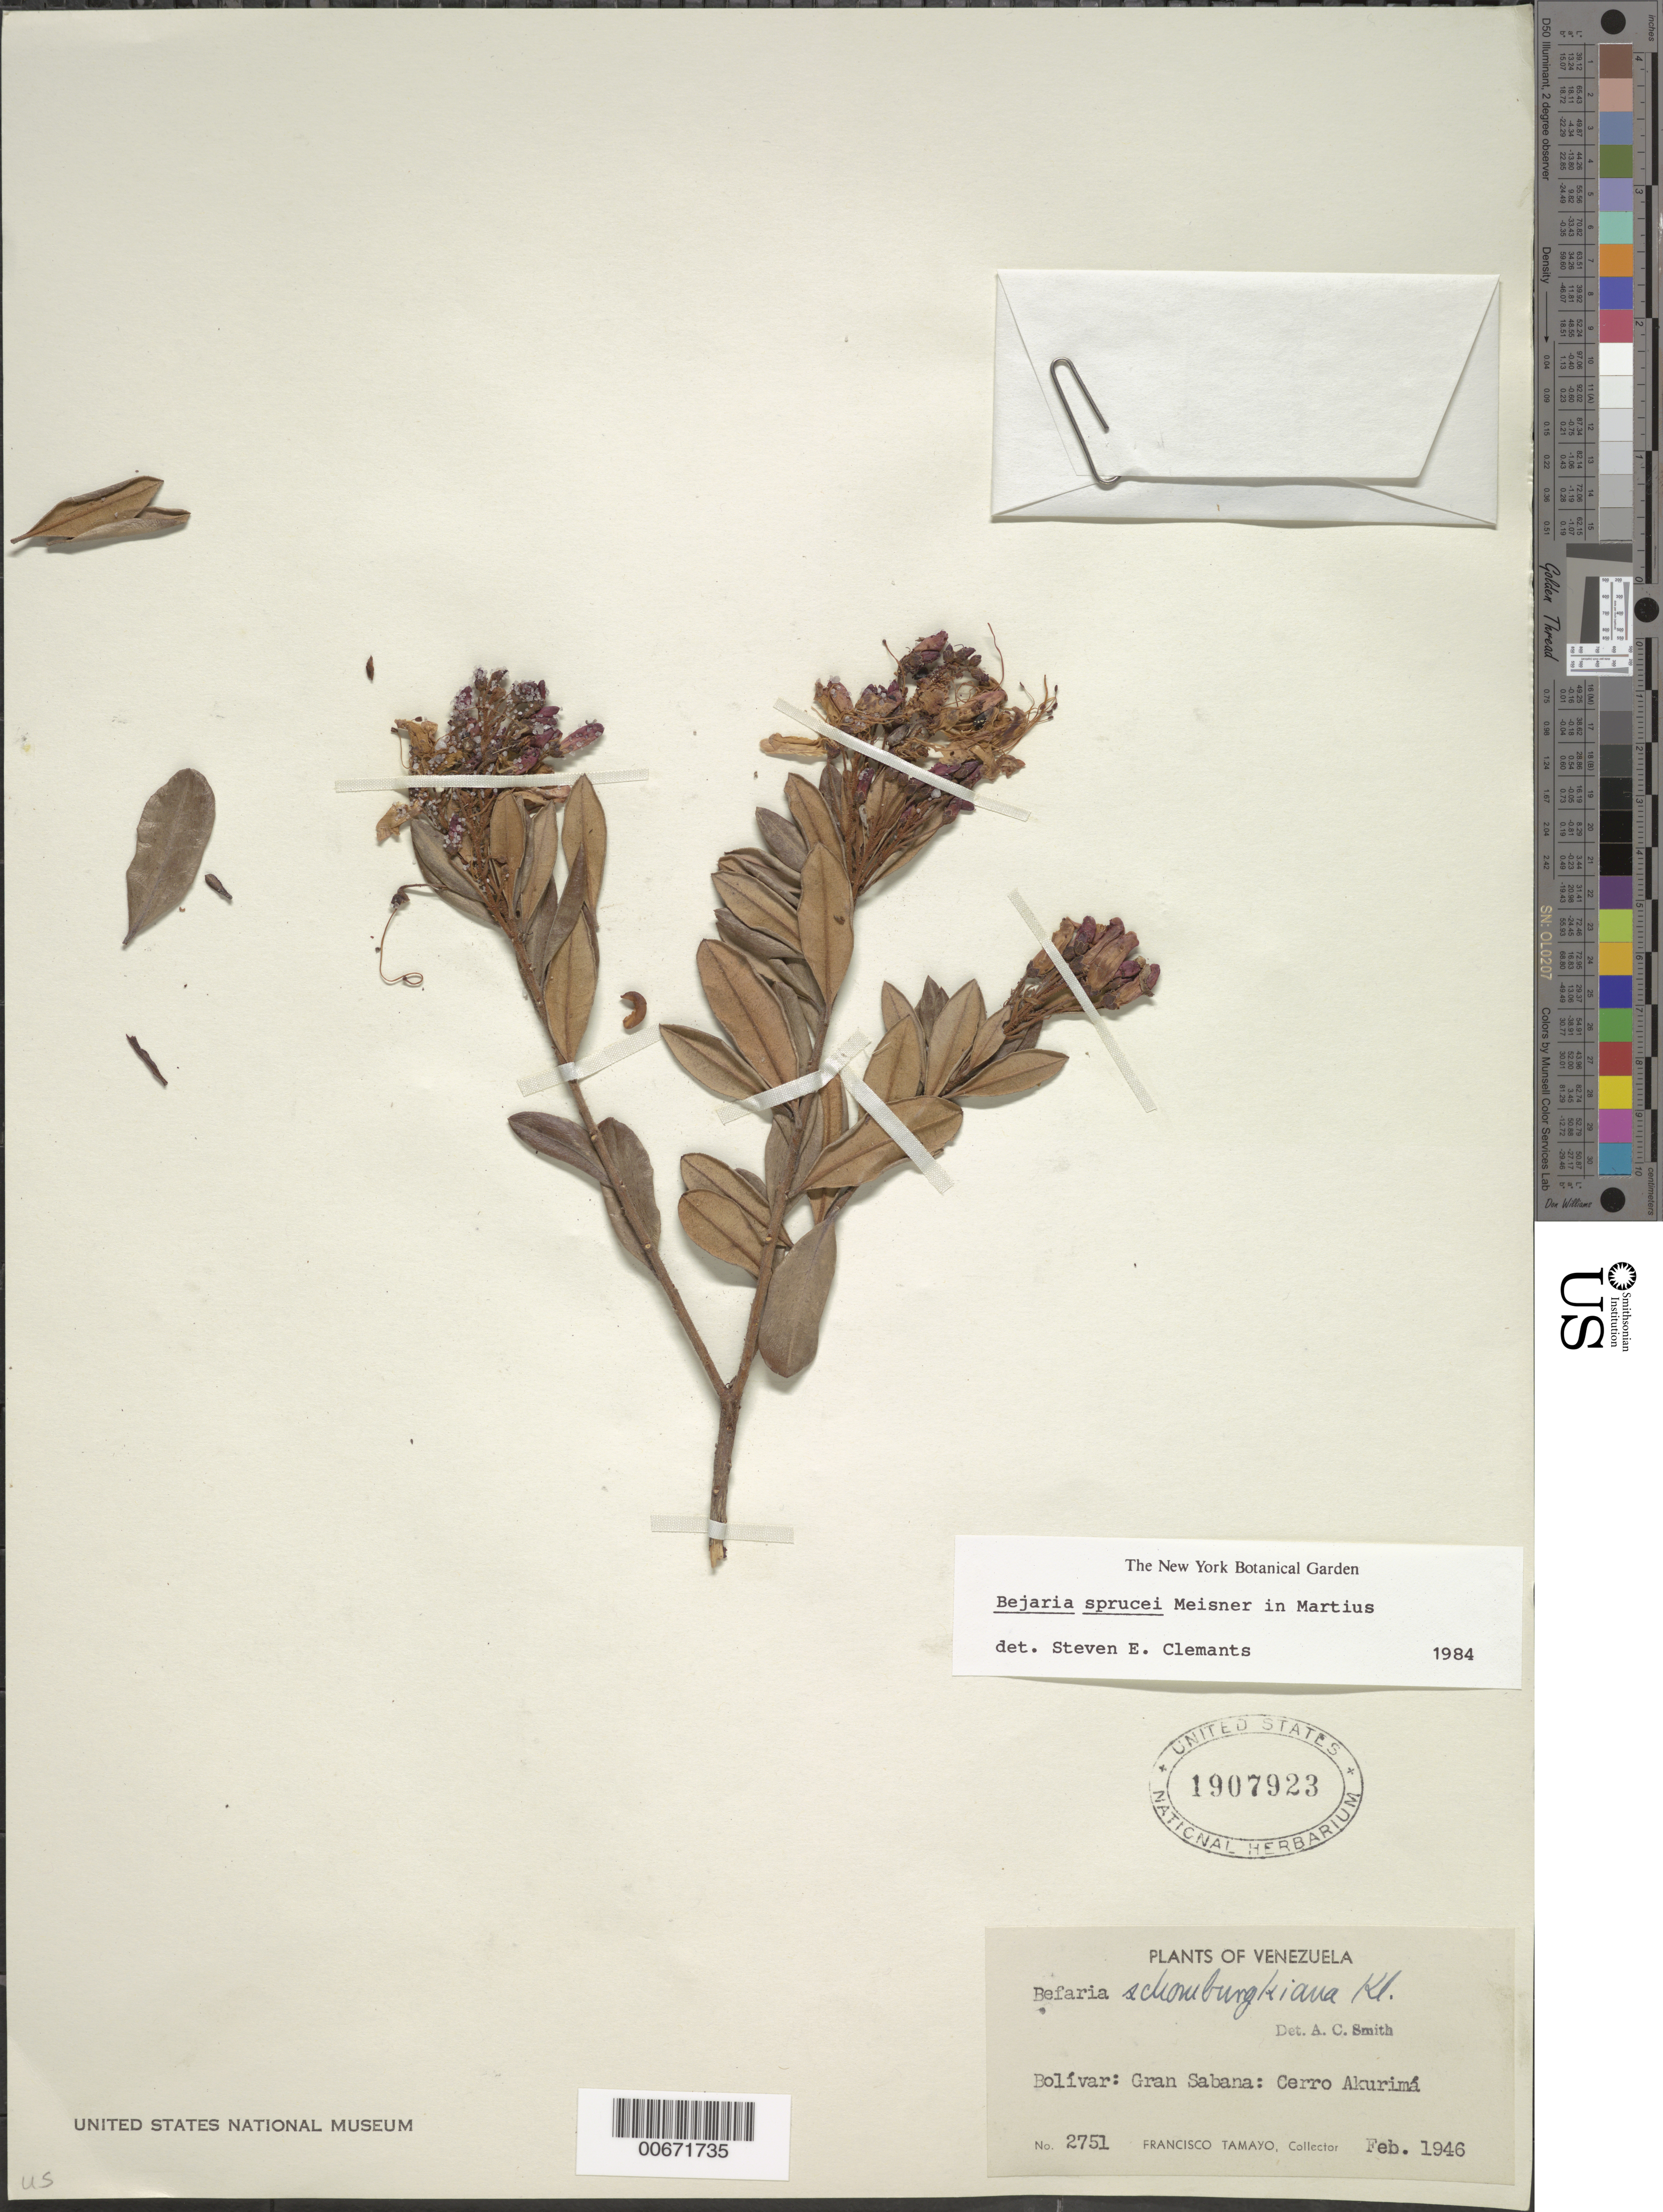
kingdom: Plantae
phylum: Tracheophyta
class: Magnoliopsida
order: Ericales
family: Ericaceae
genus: Bejaria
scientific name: Bejaria sprucei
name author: Meisn.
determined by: Clemants, S. E.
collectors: F. Tamayo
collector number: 2751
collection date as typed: Feb-46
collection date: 1946-02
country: Venezuela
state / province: Bolívar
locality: Gran Sabana, Sta. Elena, Cerro de Acurimá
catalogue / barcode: US 1907923